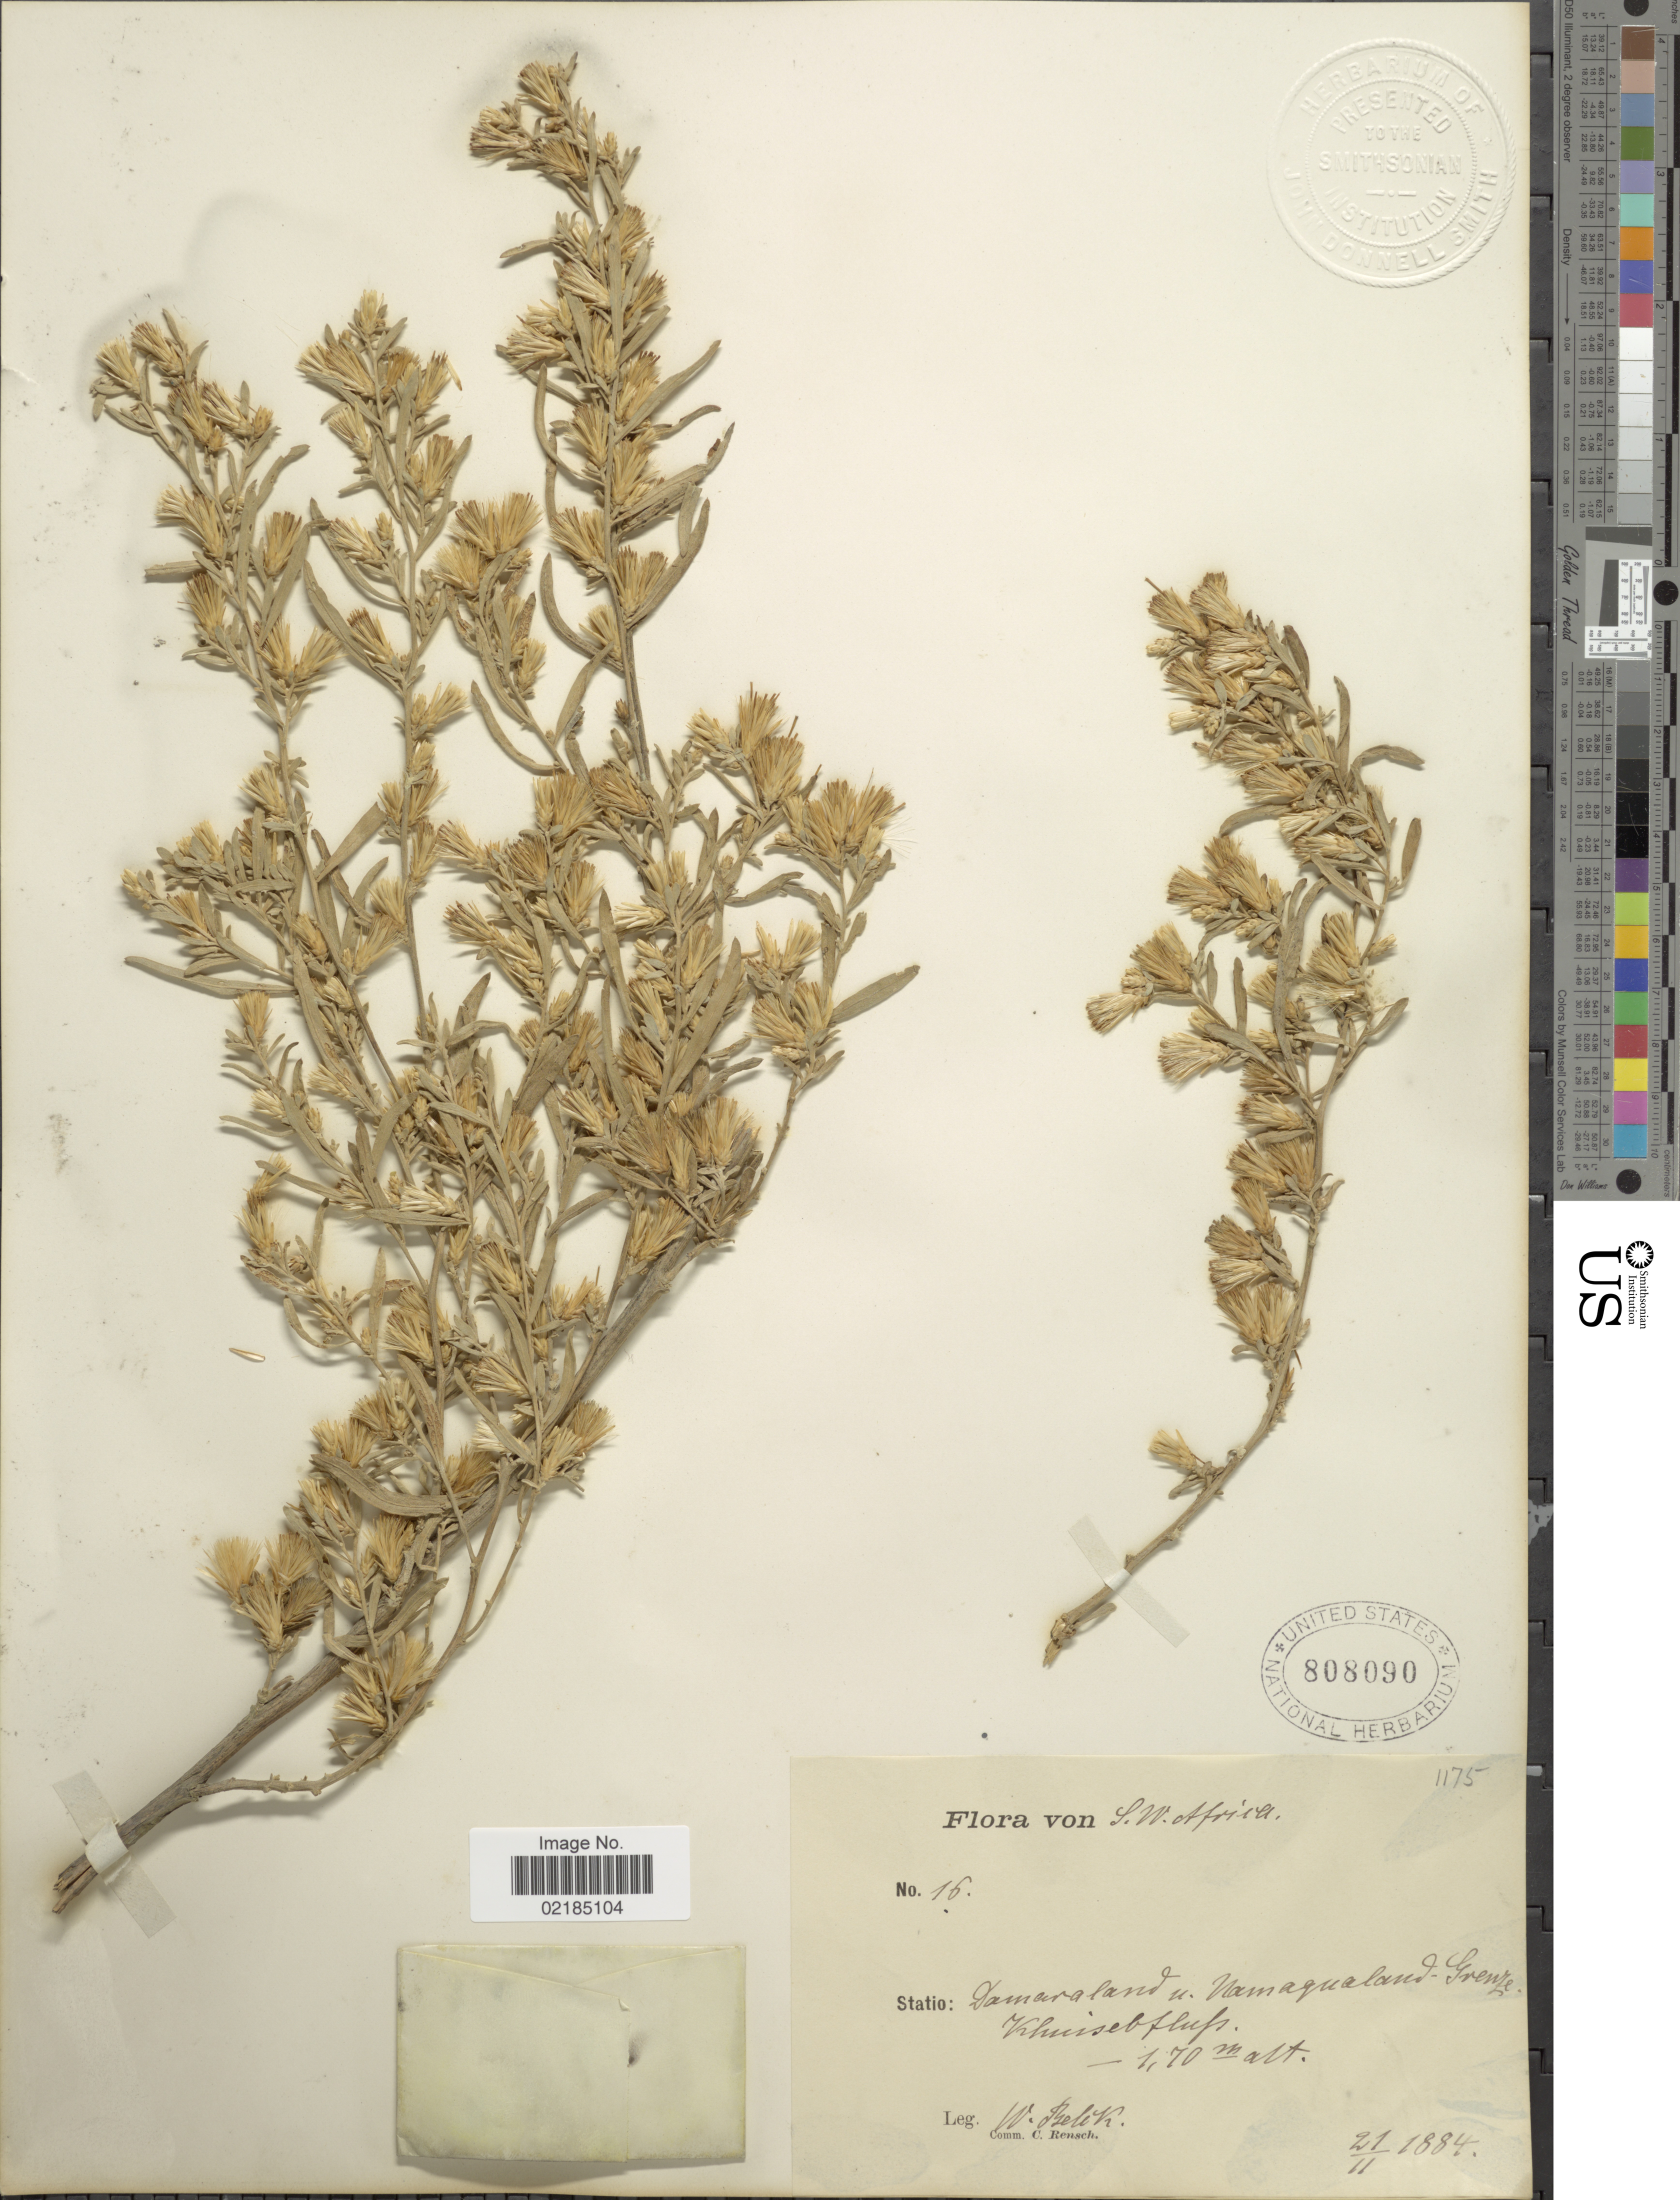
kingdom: Plantae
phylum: Tracheophyta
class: Magnoliopsida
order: Asterales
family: Asteraceae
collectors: W. Belik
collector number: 16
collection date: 1884-11-21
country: Namibia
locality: S.W. Africa. Damaraland u. Namaqualand-Grenze Khuisebfluss.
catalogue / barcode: US 808090